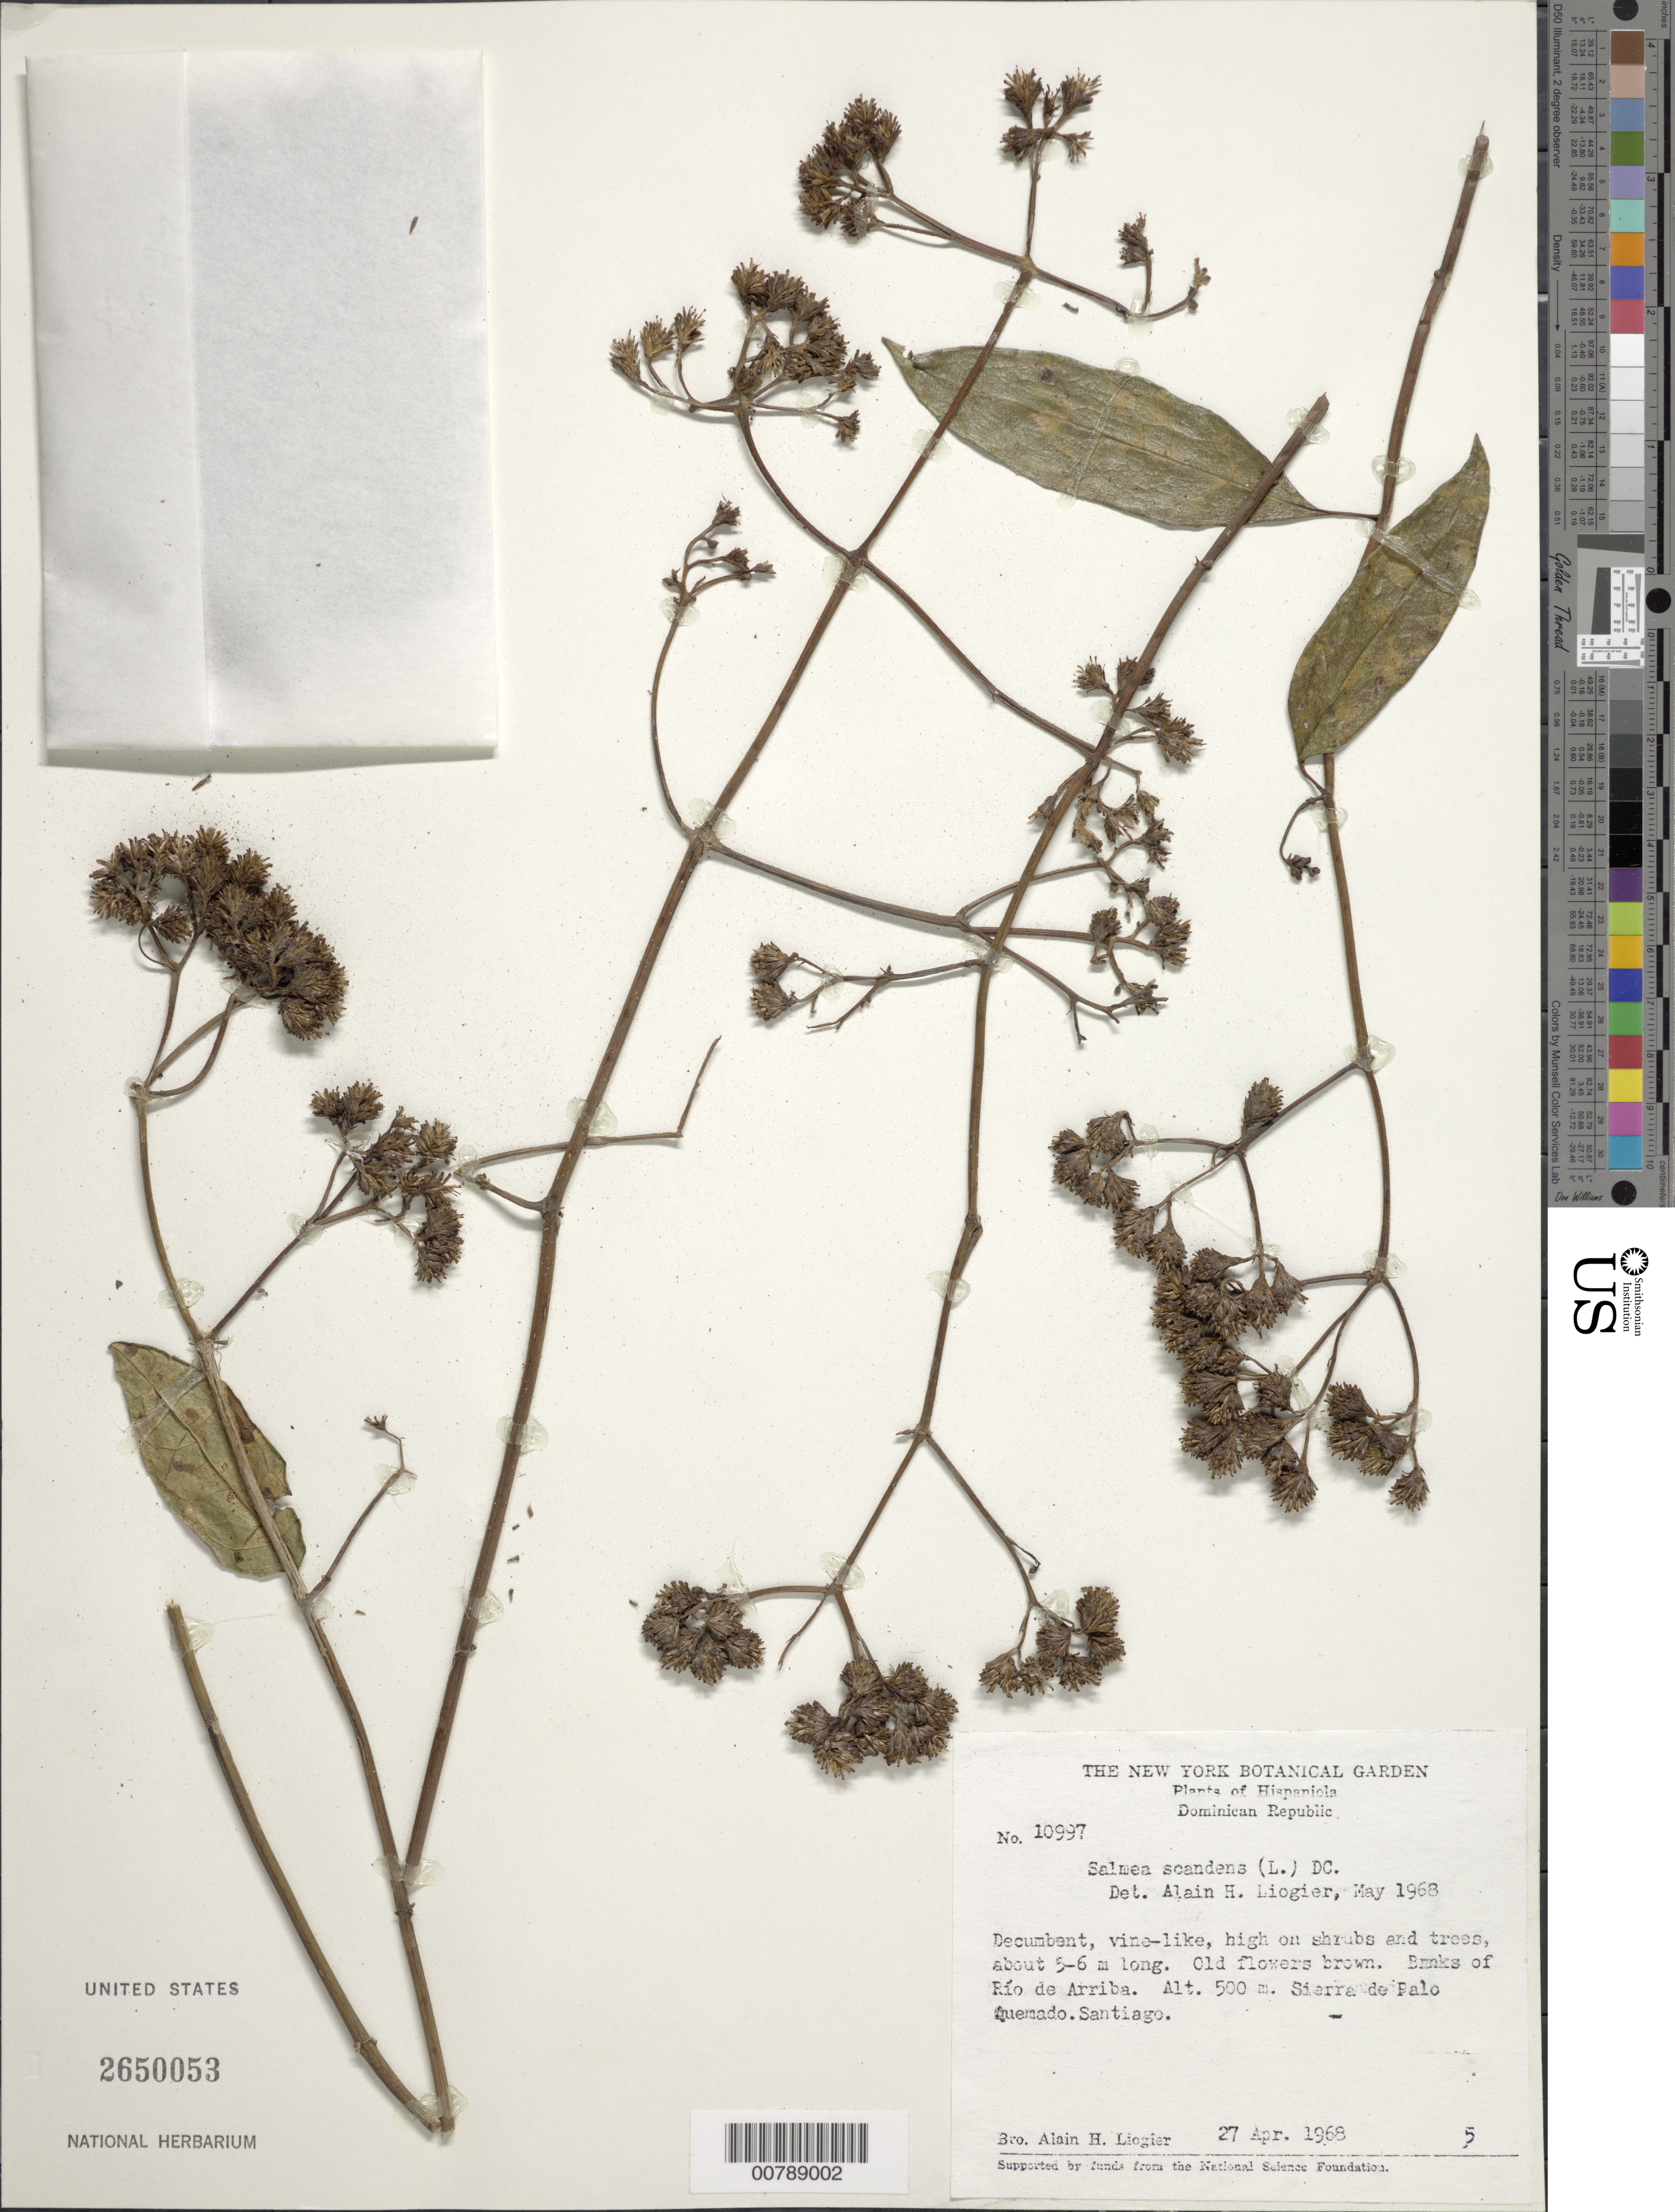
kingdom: Plantae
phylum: Tracheophyta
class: Magnoliopsida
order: Asterales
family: Asteraceae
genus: Salmea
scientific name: Salmea scandens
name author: (L.) DC.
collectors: A. H. Liogier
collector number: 10997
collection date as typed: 27 Apr 1968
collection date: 1968-04-27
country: Dominican Republic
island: Hispaniola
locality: Banks of Río de Arriba. Sierra de Palo Quemado. Santiago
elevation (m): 500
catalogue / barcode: US 2650053